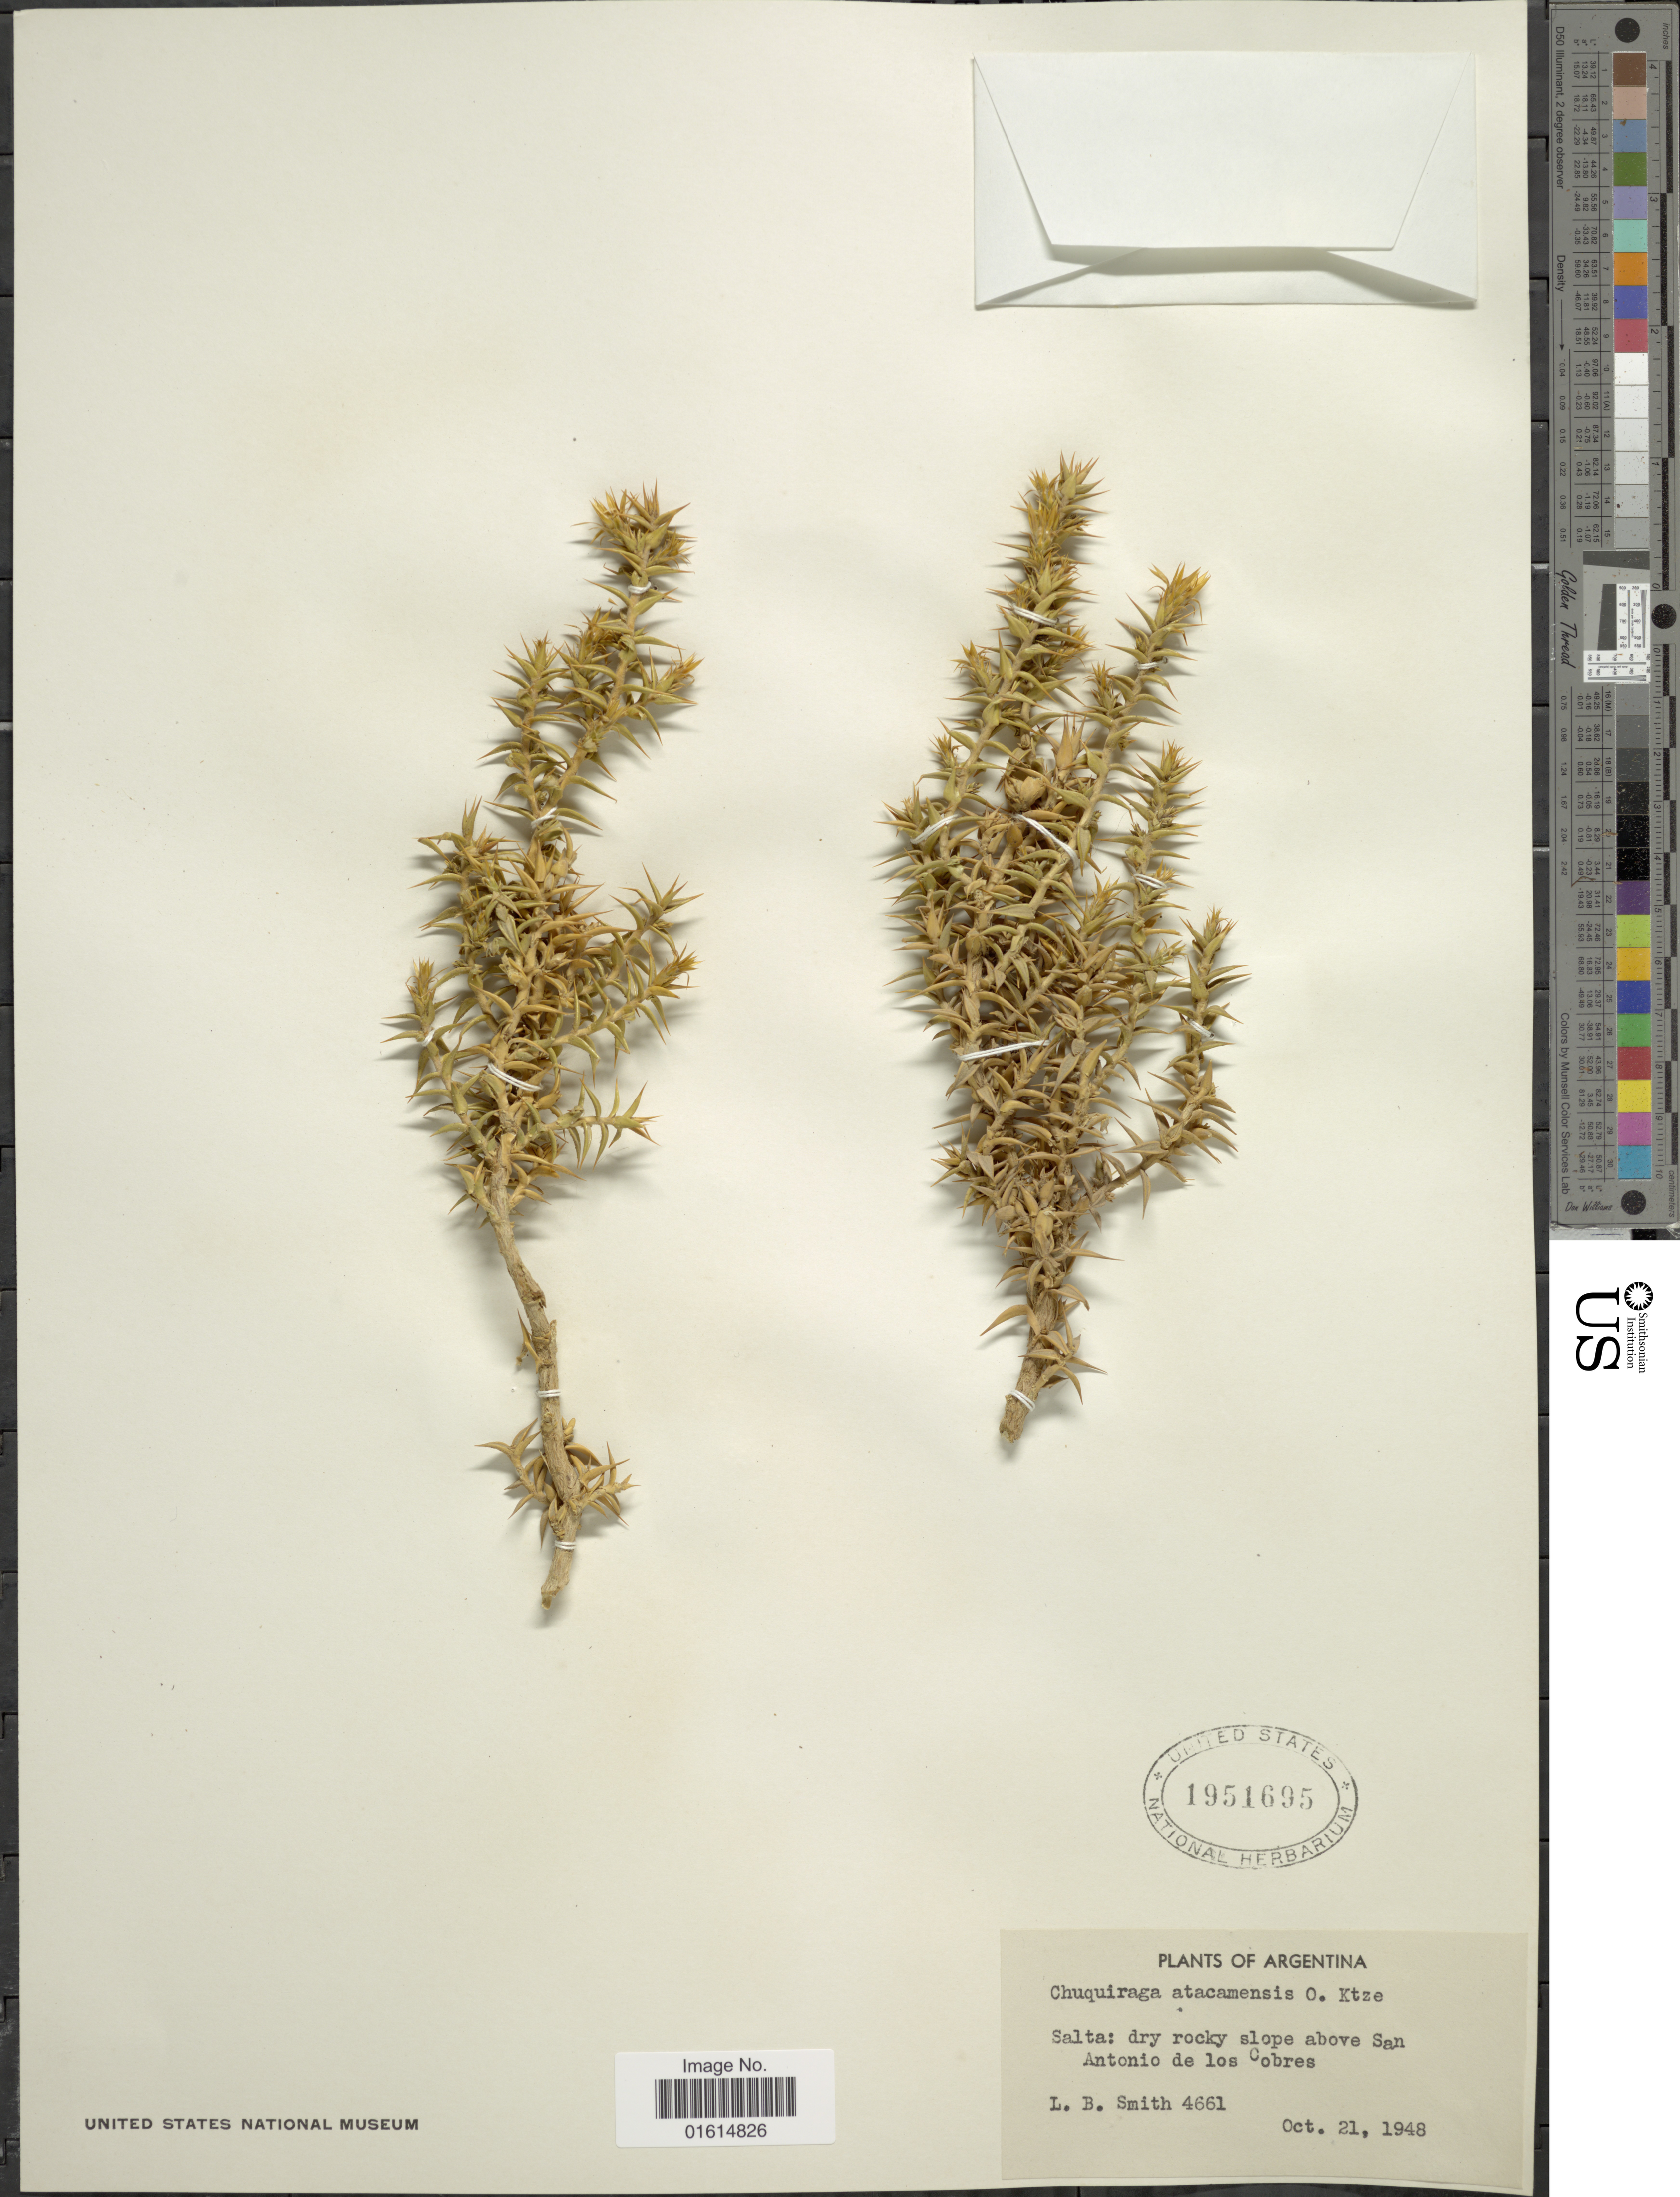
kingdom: Plantae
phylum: Tracheophyta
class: Magnoliopsida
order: Asterales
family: Asteraceae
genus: Chuquiraga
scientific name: Chuquiraga atacamensis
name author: Kuntze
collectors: L. Smith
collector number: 4661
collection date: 1948-10-21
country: Argentina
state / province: Salta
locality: Salta, slope above San Antonio de los Cobres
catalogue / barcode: US 1951695